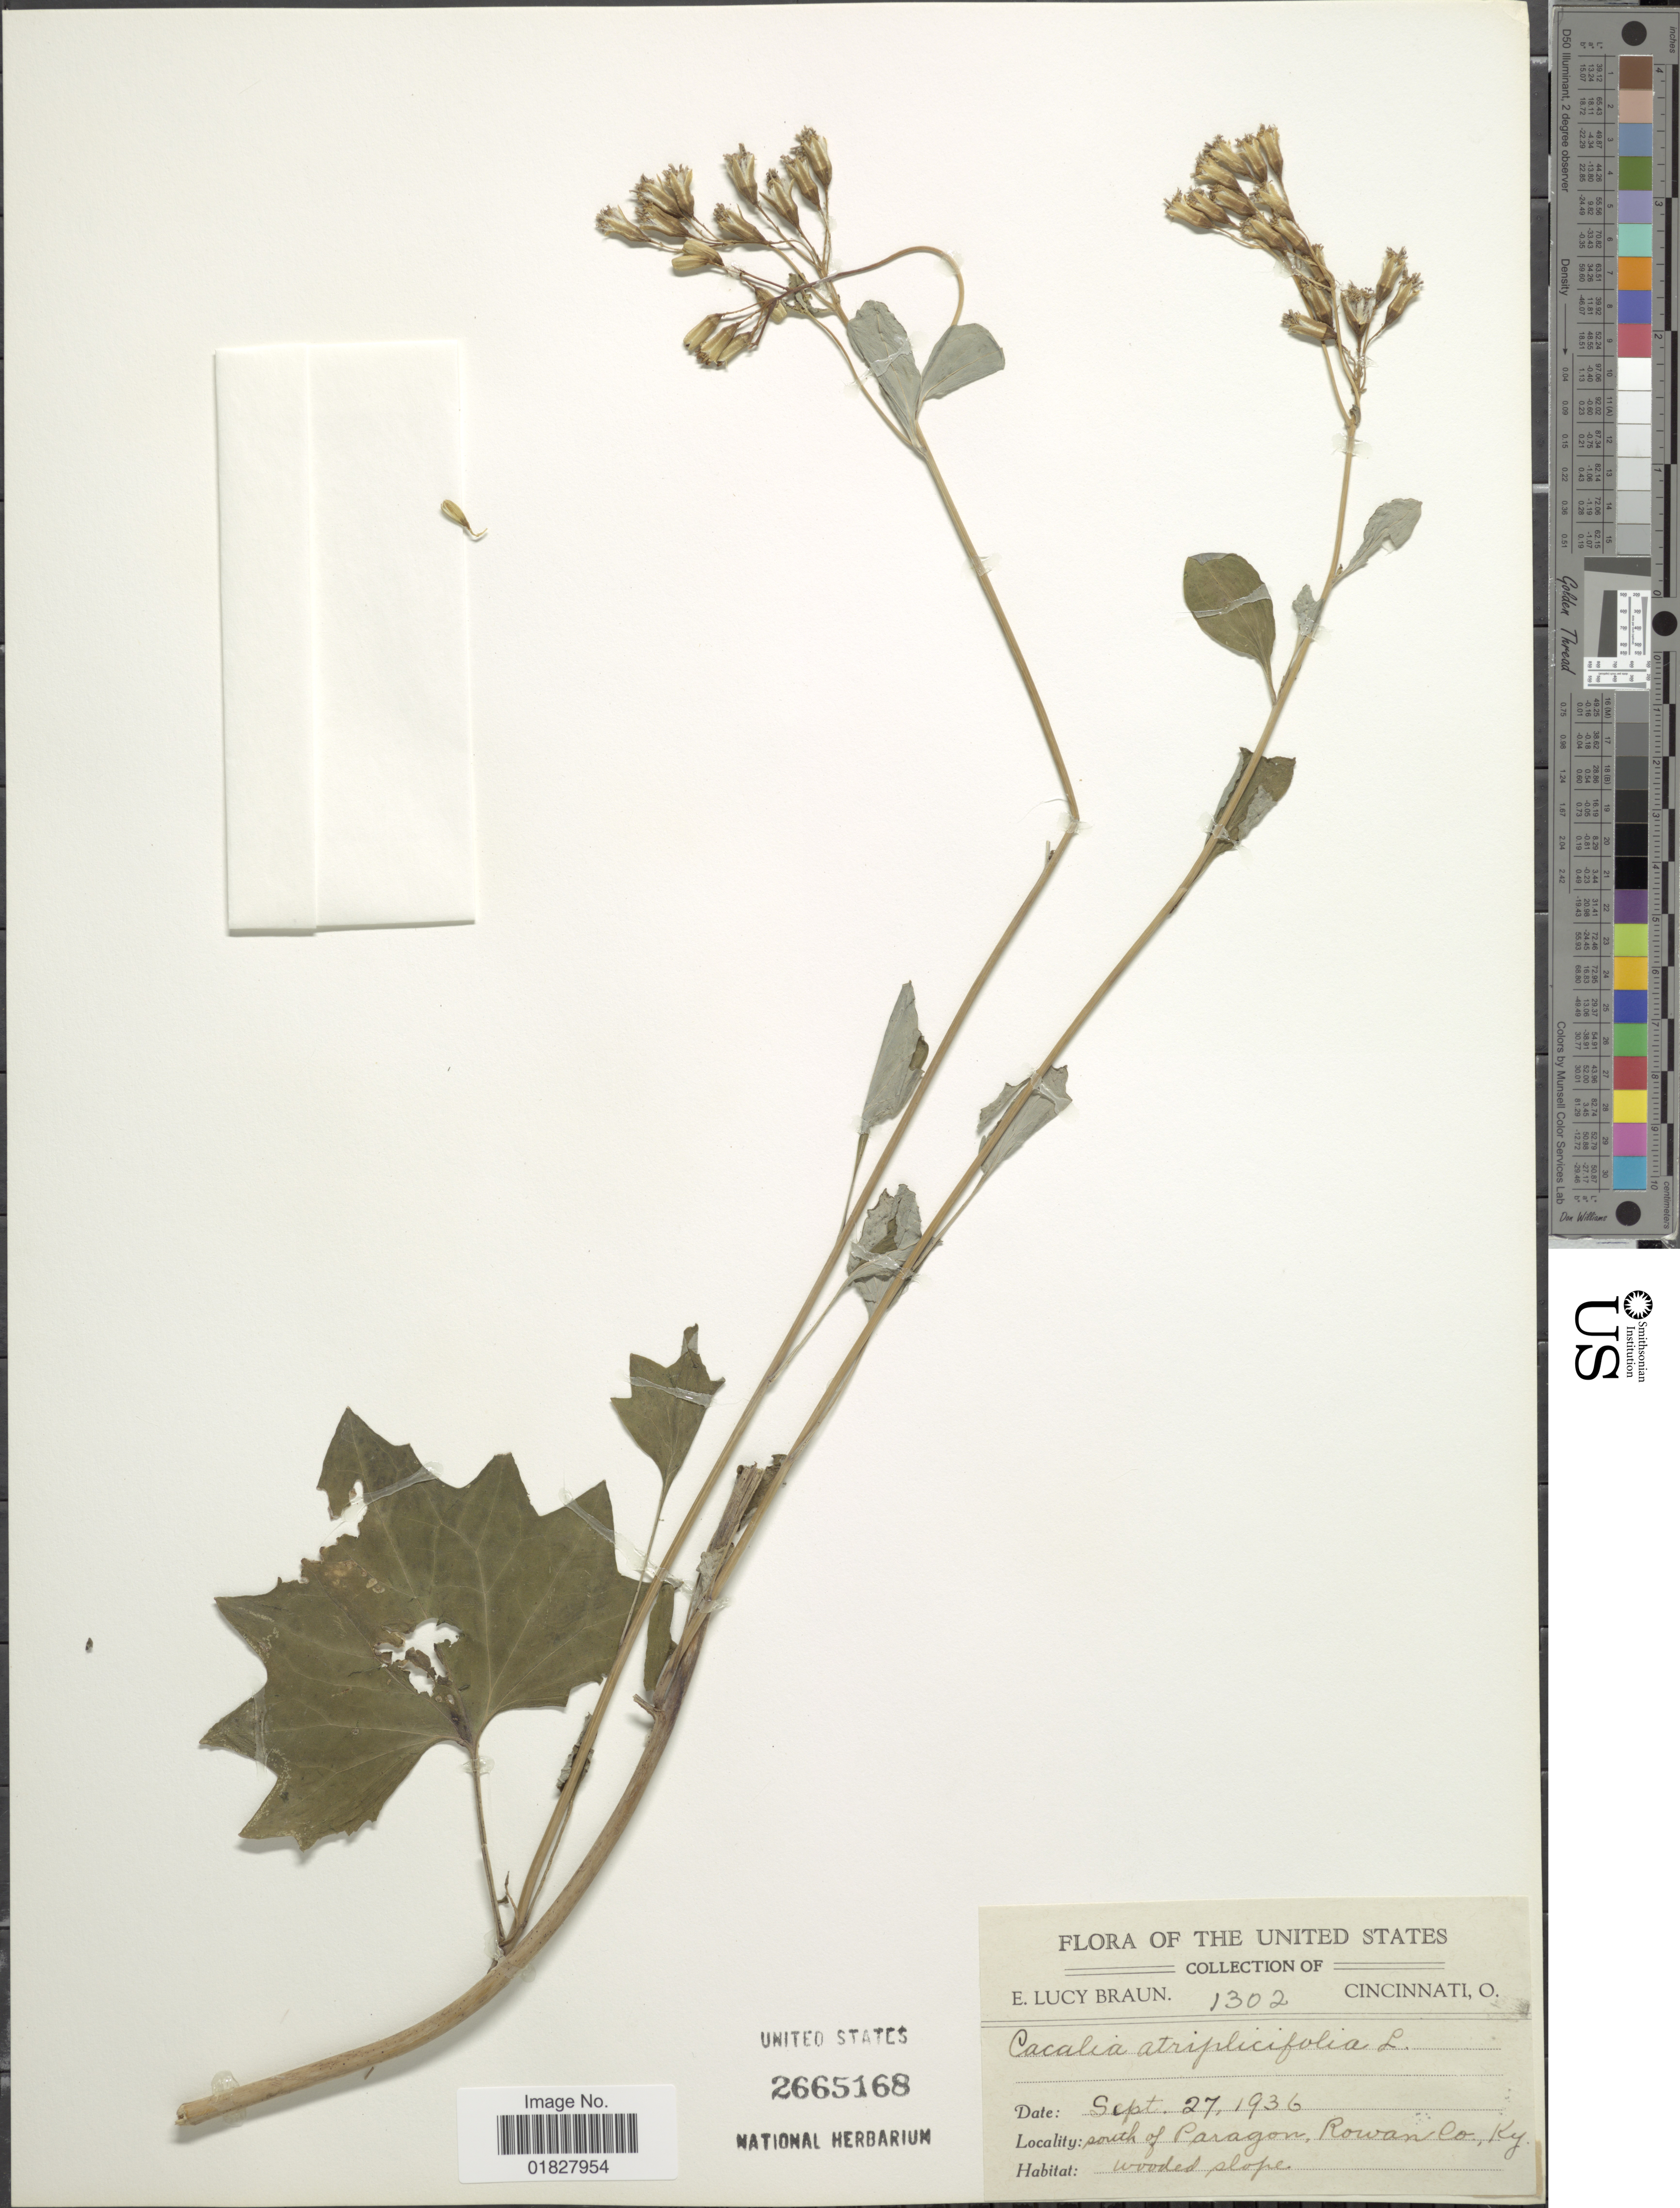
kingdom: Plantae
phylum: Tracheophyta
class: Magnoliopsida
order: Asterales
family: Asteraceae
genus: Arnoglossum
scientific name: Arnoglossum atriplicifolium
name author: (L.) H. Rob.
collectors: E. L. Braun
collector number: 1302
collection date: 1936-09-27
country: United States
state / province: Kentucky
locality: The United States, south of Paragon, Rowan Co. Ky.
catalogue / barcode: US 2665168